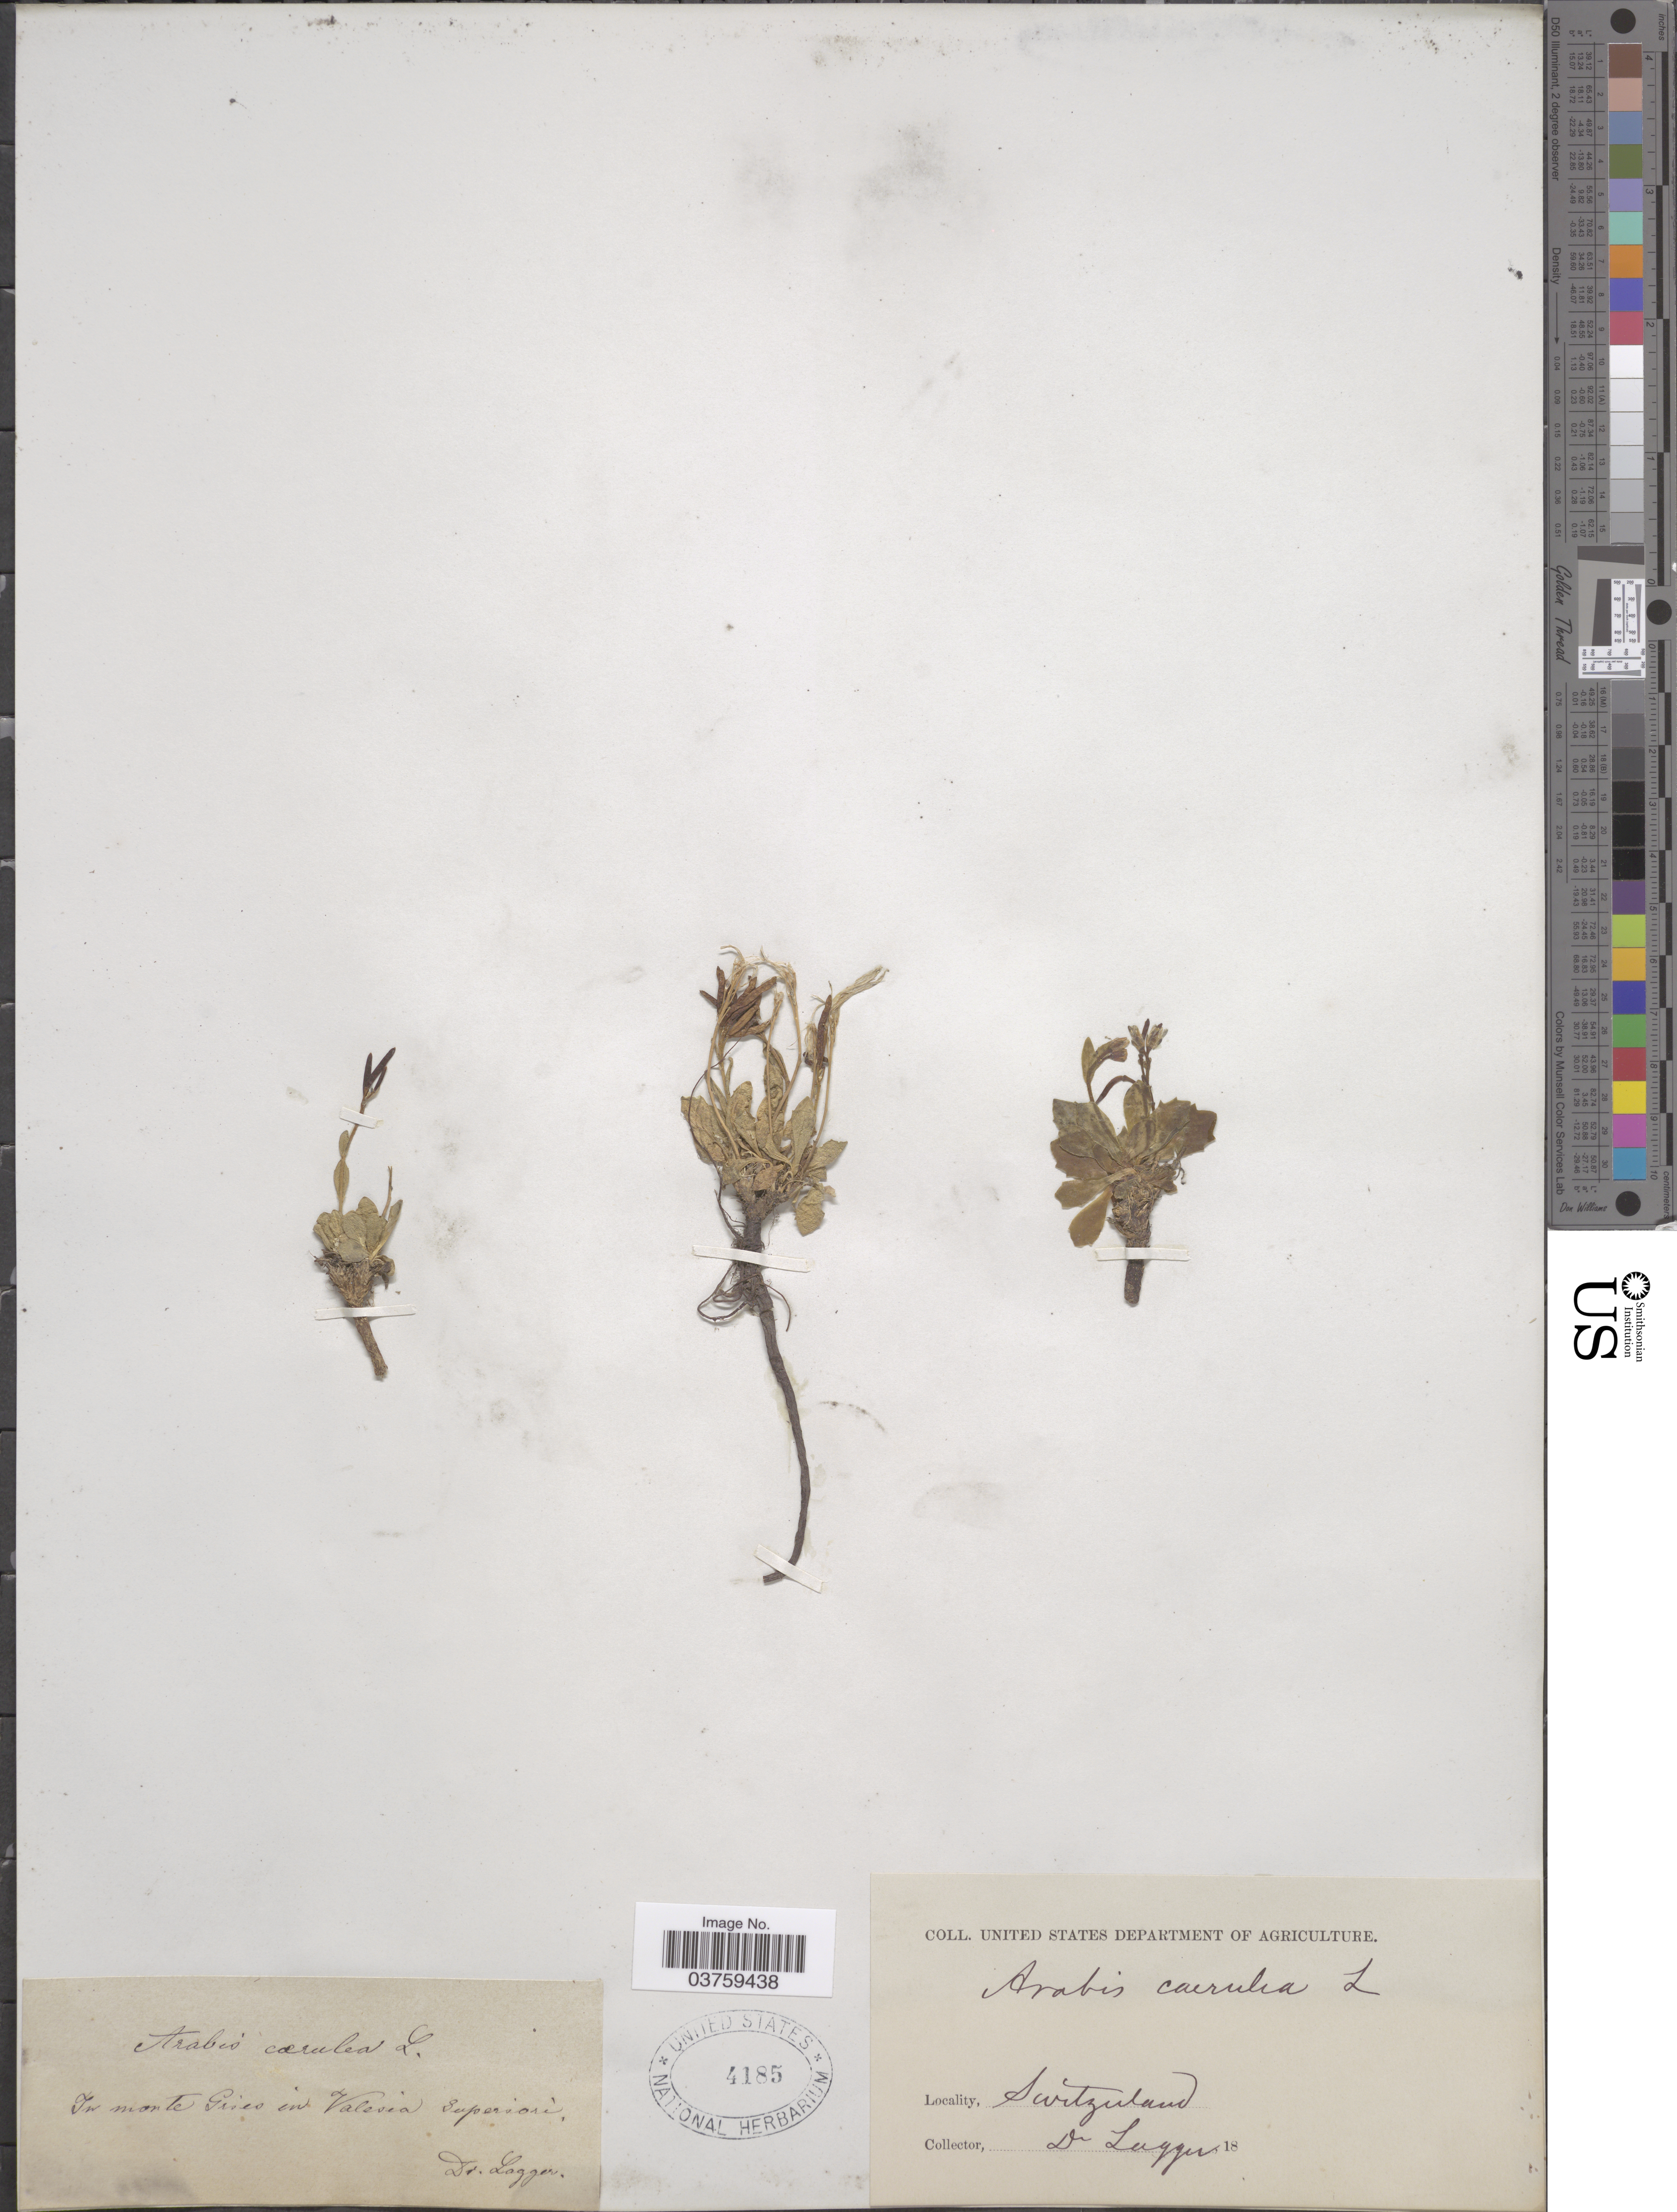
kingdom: Plantae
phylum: Tracheophyta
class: Magnoliopsida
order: Brassicales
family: Brassicaceae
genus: Arabis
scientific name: Arabis caerulea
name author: Haenke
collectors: F. J. Lagger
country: Switzerland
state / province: Valais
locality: In monte Gries in Valesia Superiori.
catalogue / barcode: US 4185